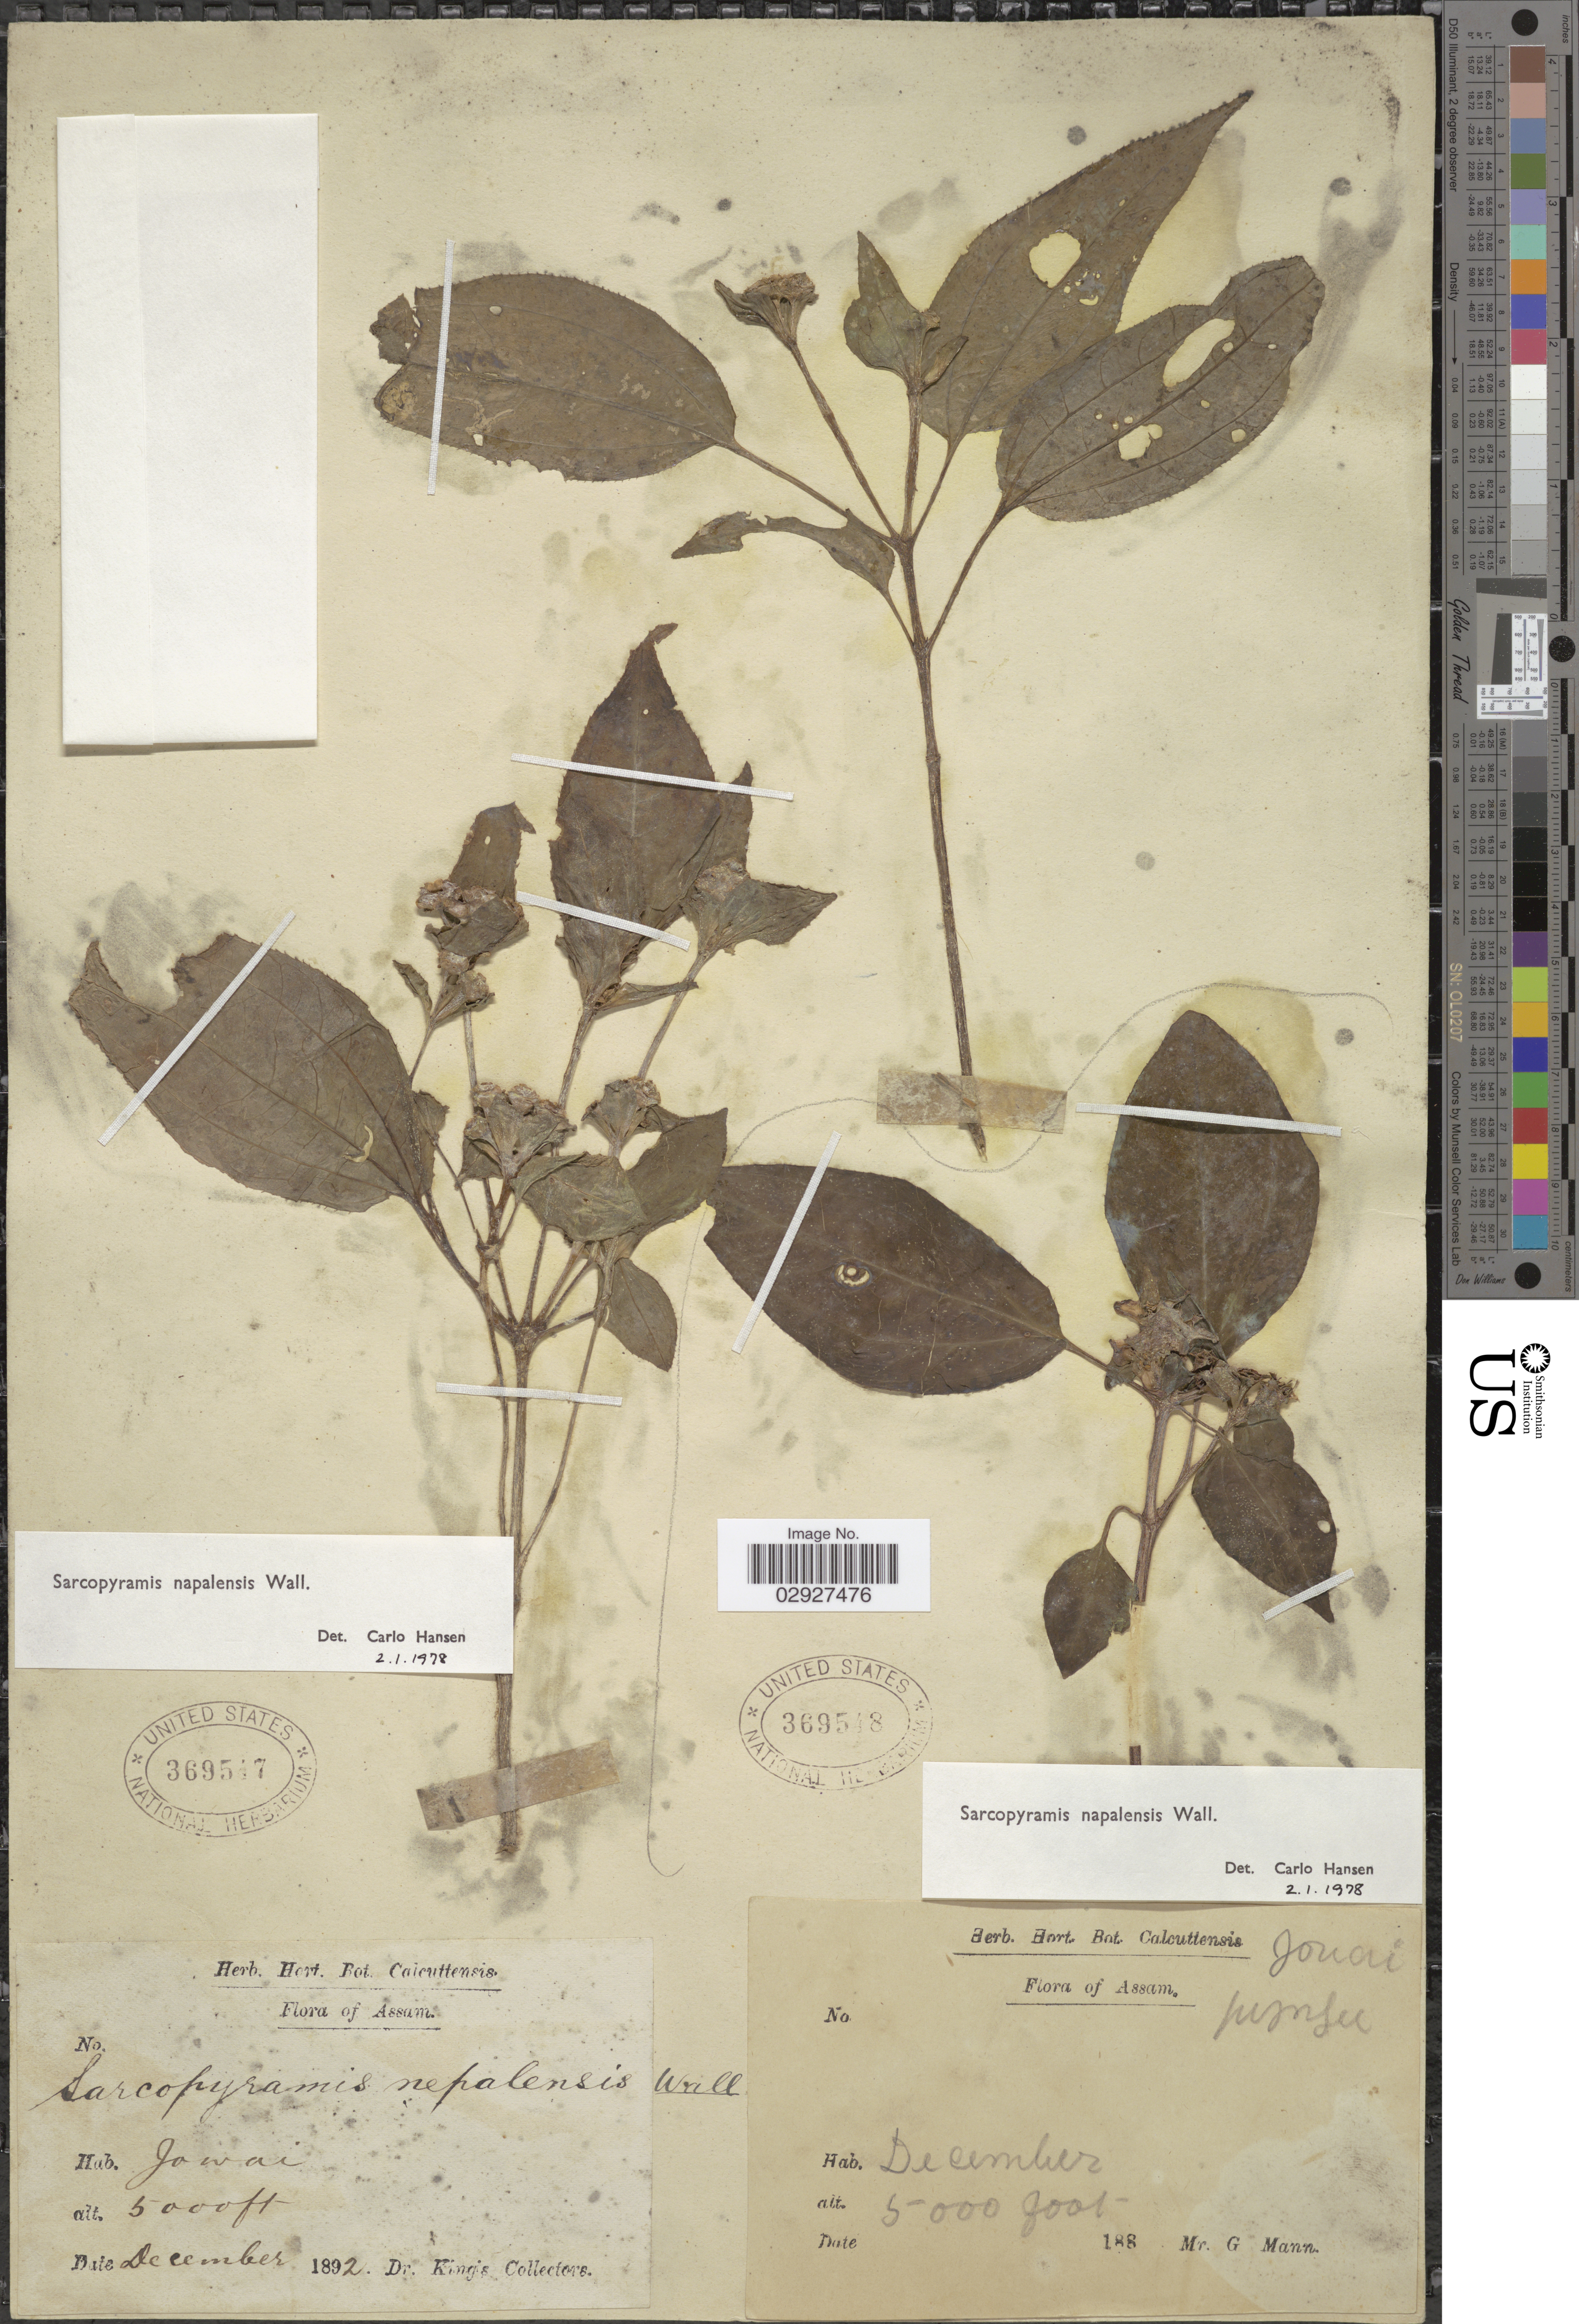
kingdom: Plantae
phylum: Tracheophyta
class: Magnoliopsida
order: Myrtales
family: Melastomataceae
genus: Sarcopyramis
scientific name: Sarcopyramis napalensis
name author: Wall.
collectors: G. Mann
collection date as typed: December 188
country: India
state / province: Assam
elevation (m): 1524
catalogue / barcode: US 369548-2